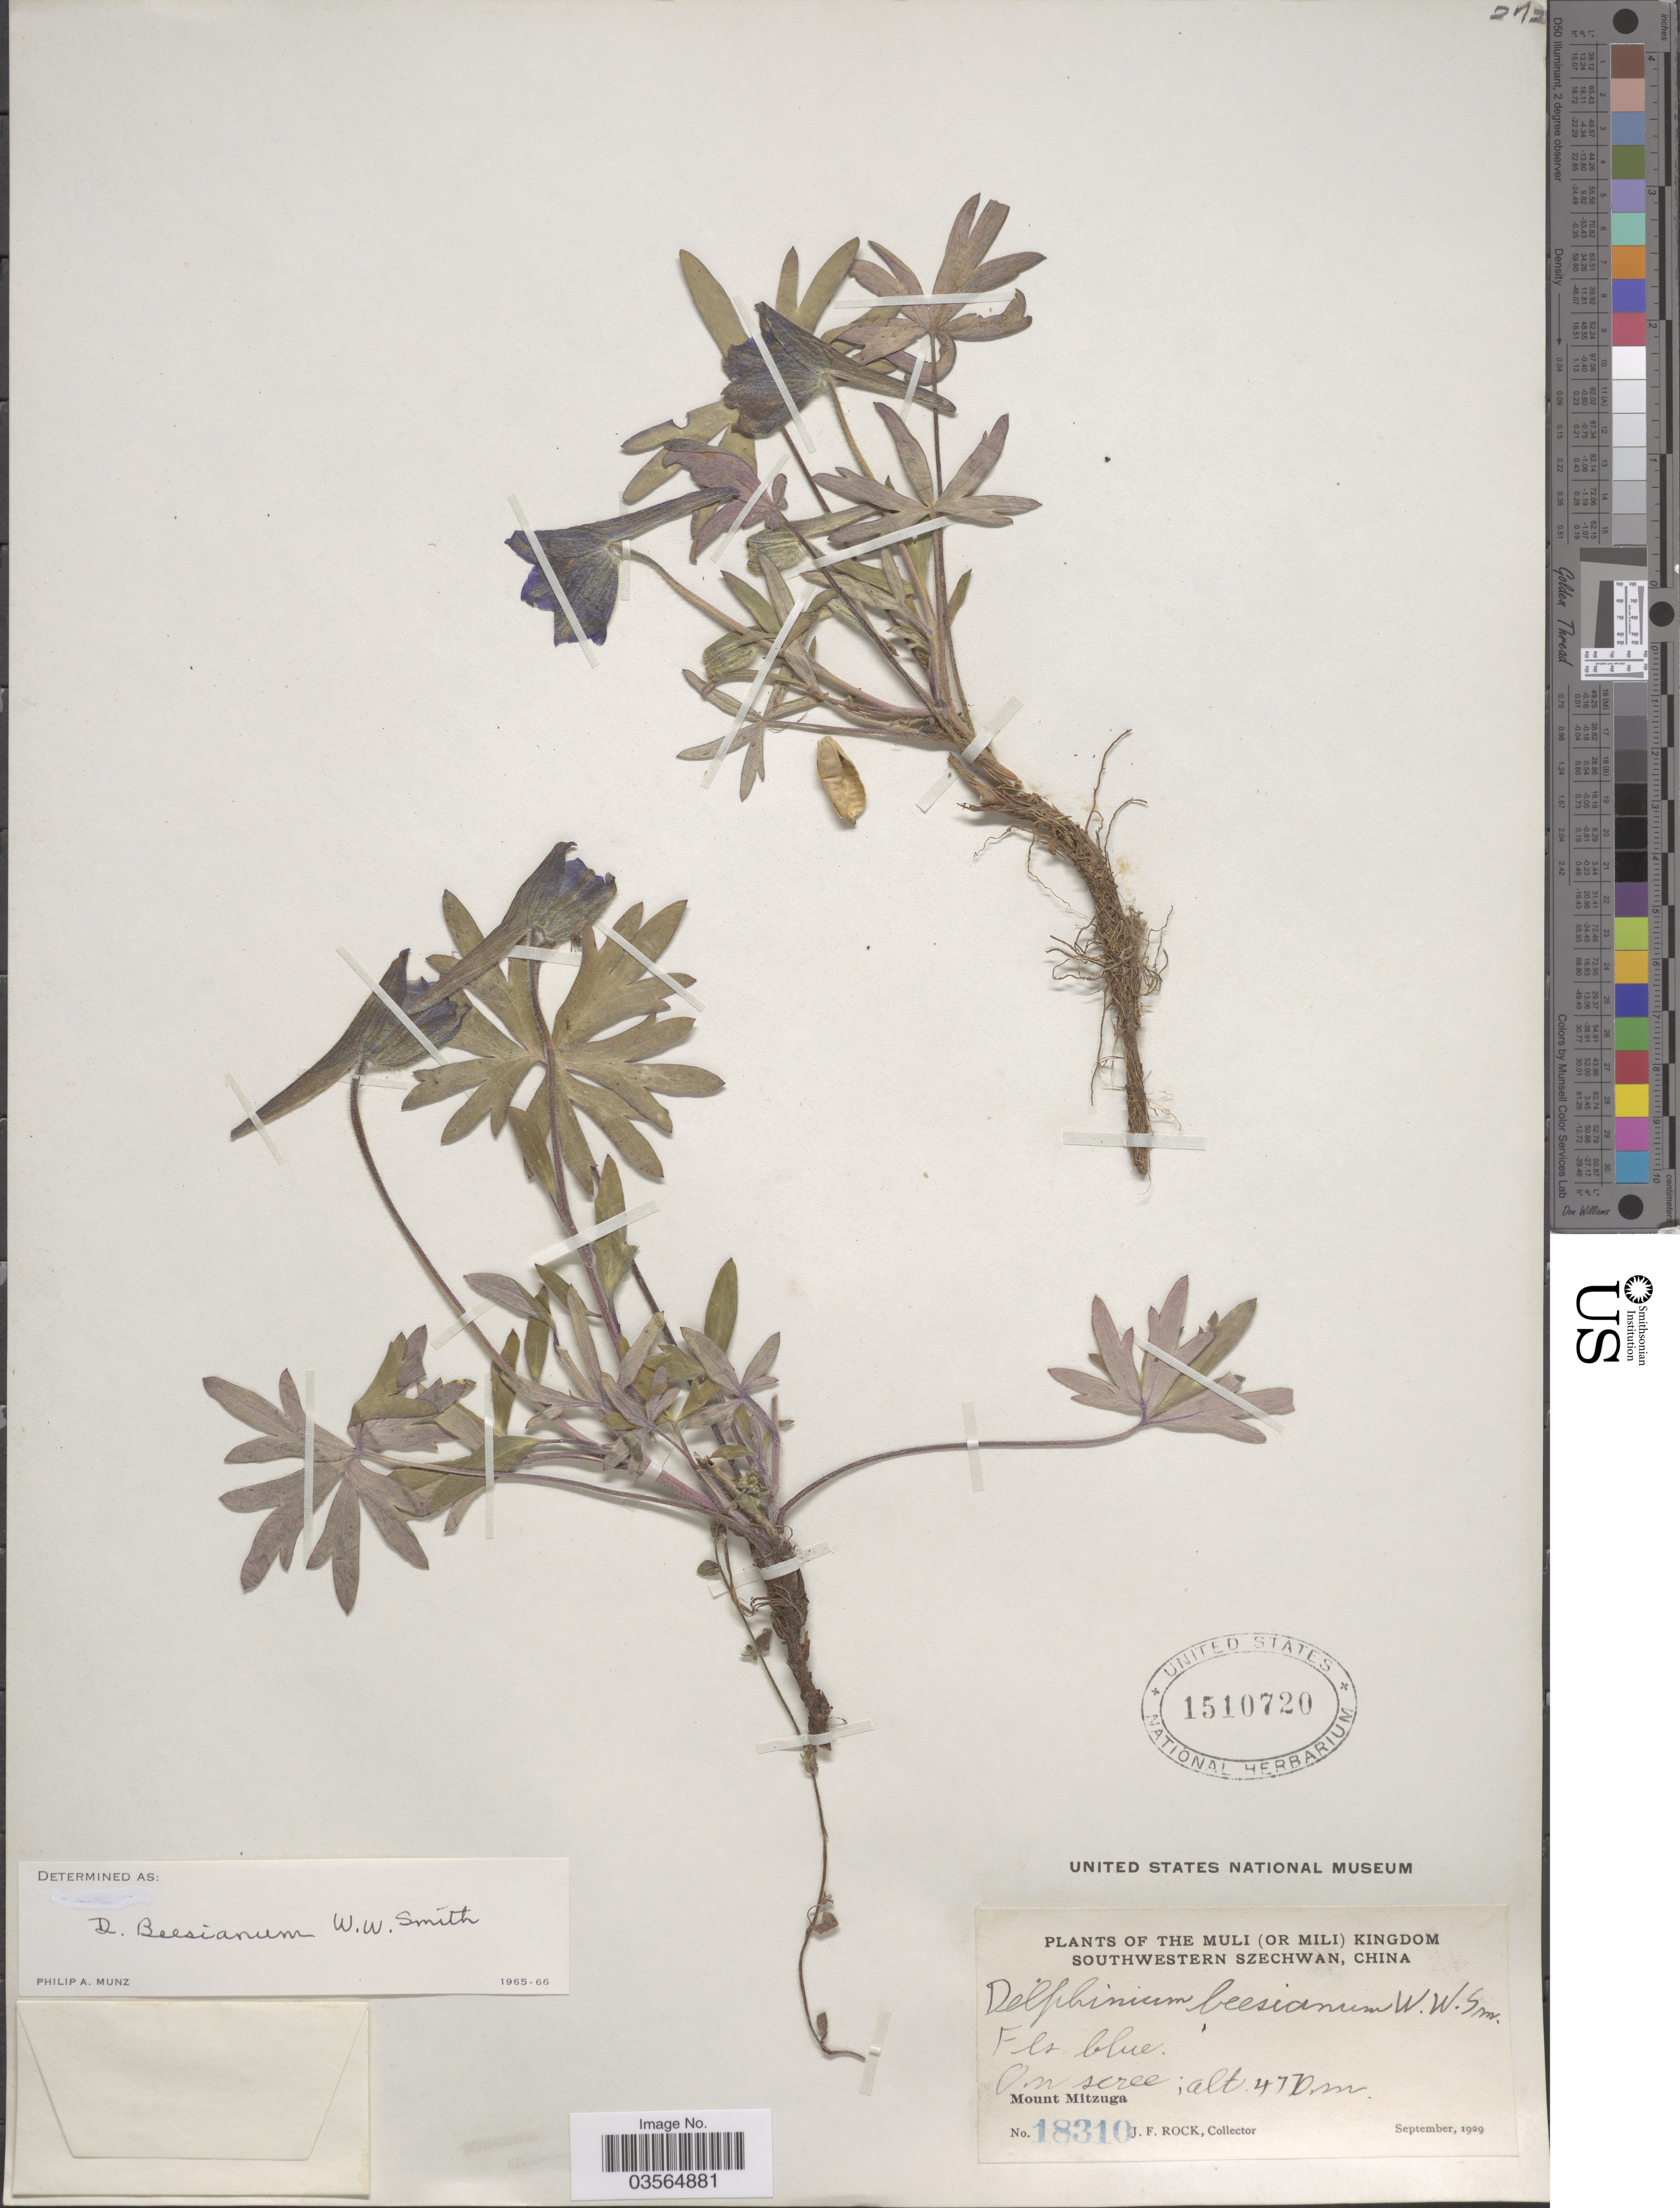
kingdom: Plantae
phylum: Tracheophyta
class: Magnoliopsida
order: Ranunculales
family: Ranunculaceae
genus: Delphinium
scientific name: Delphinium beesianum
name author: W.W. Sm.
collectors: J. Rock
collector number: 18310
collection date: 1929-09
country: China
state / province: Sichuan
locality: The Muli (or mili) Kingdom. Southwestern Szechwan. Mount Mitzuga.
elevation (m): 4770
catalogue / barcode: US 1510720